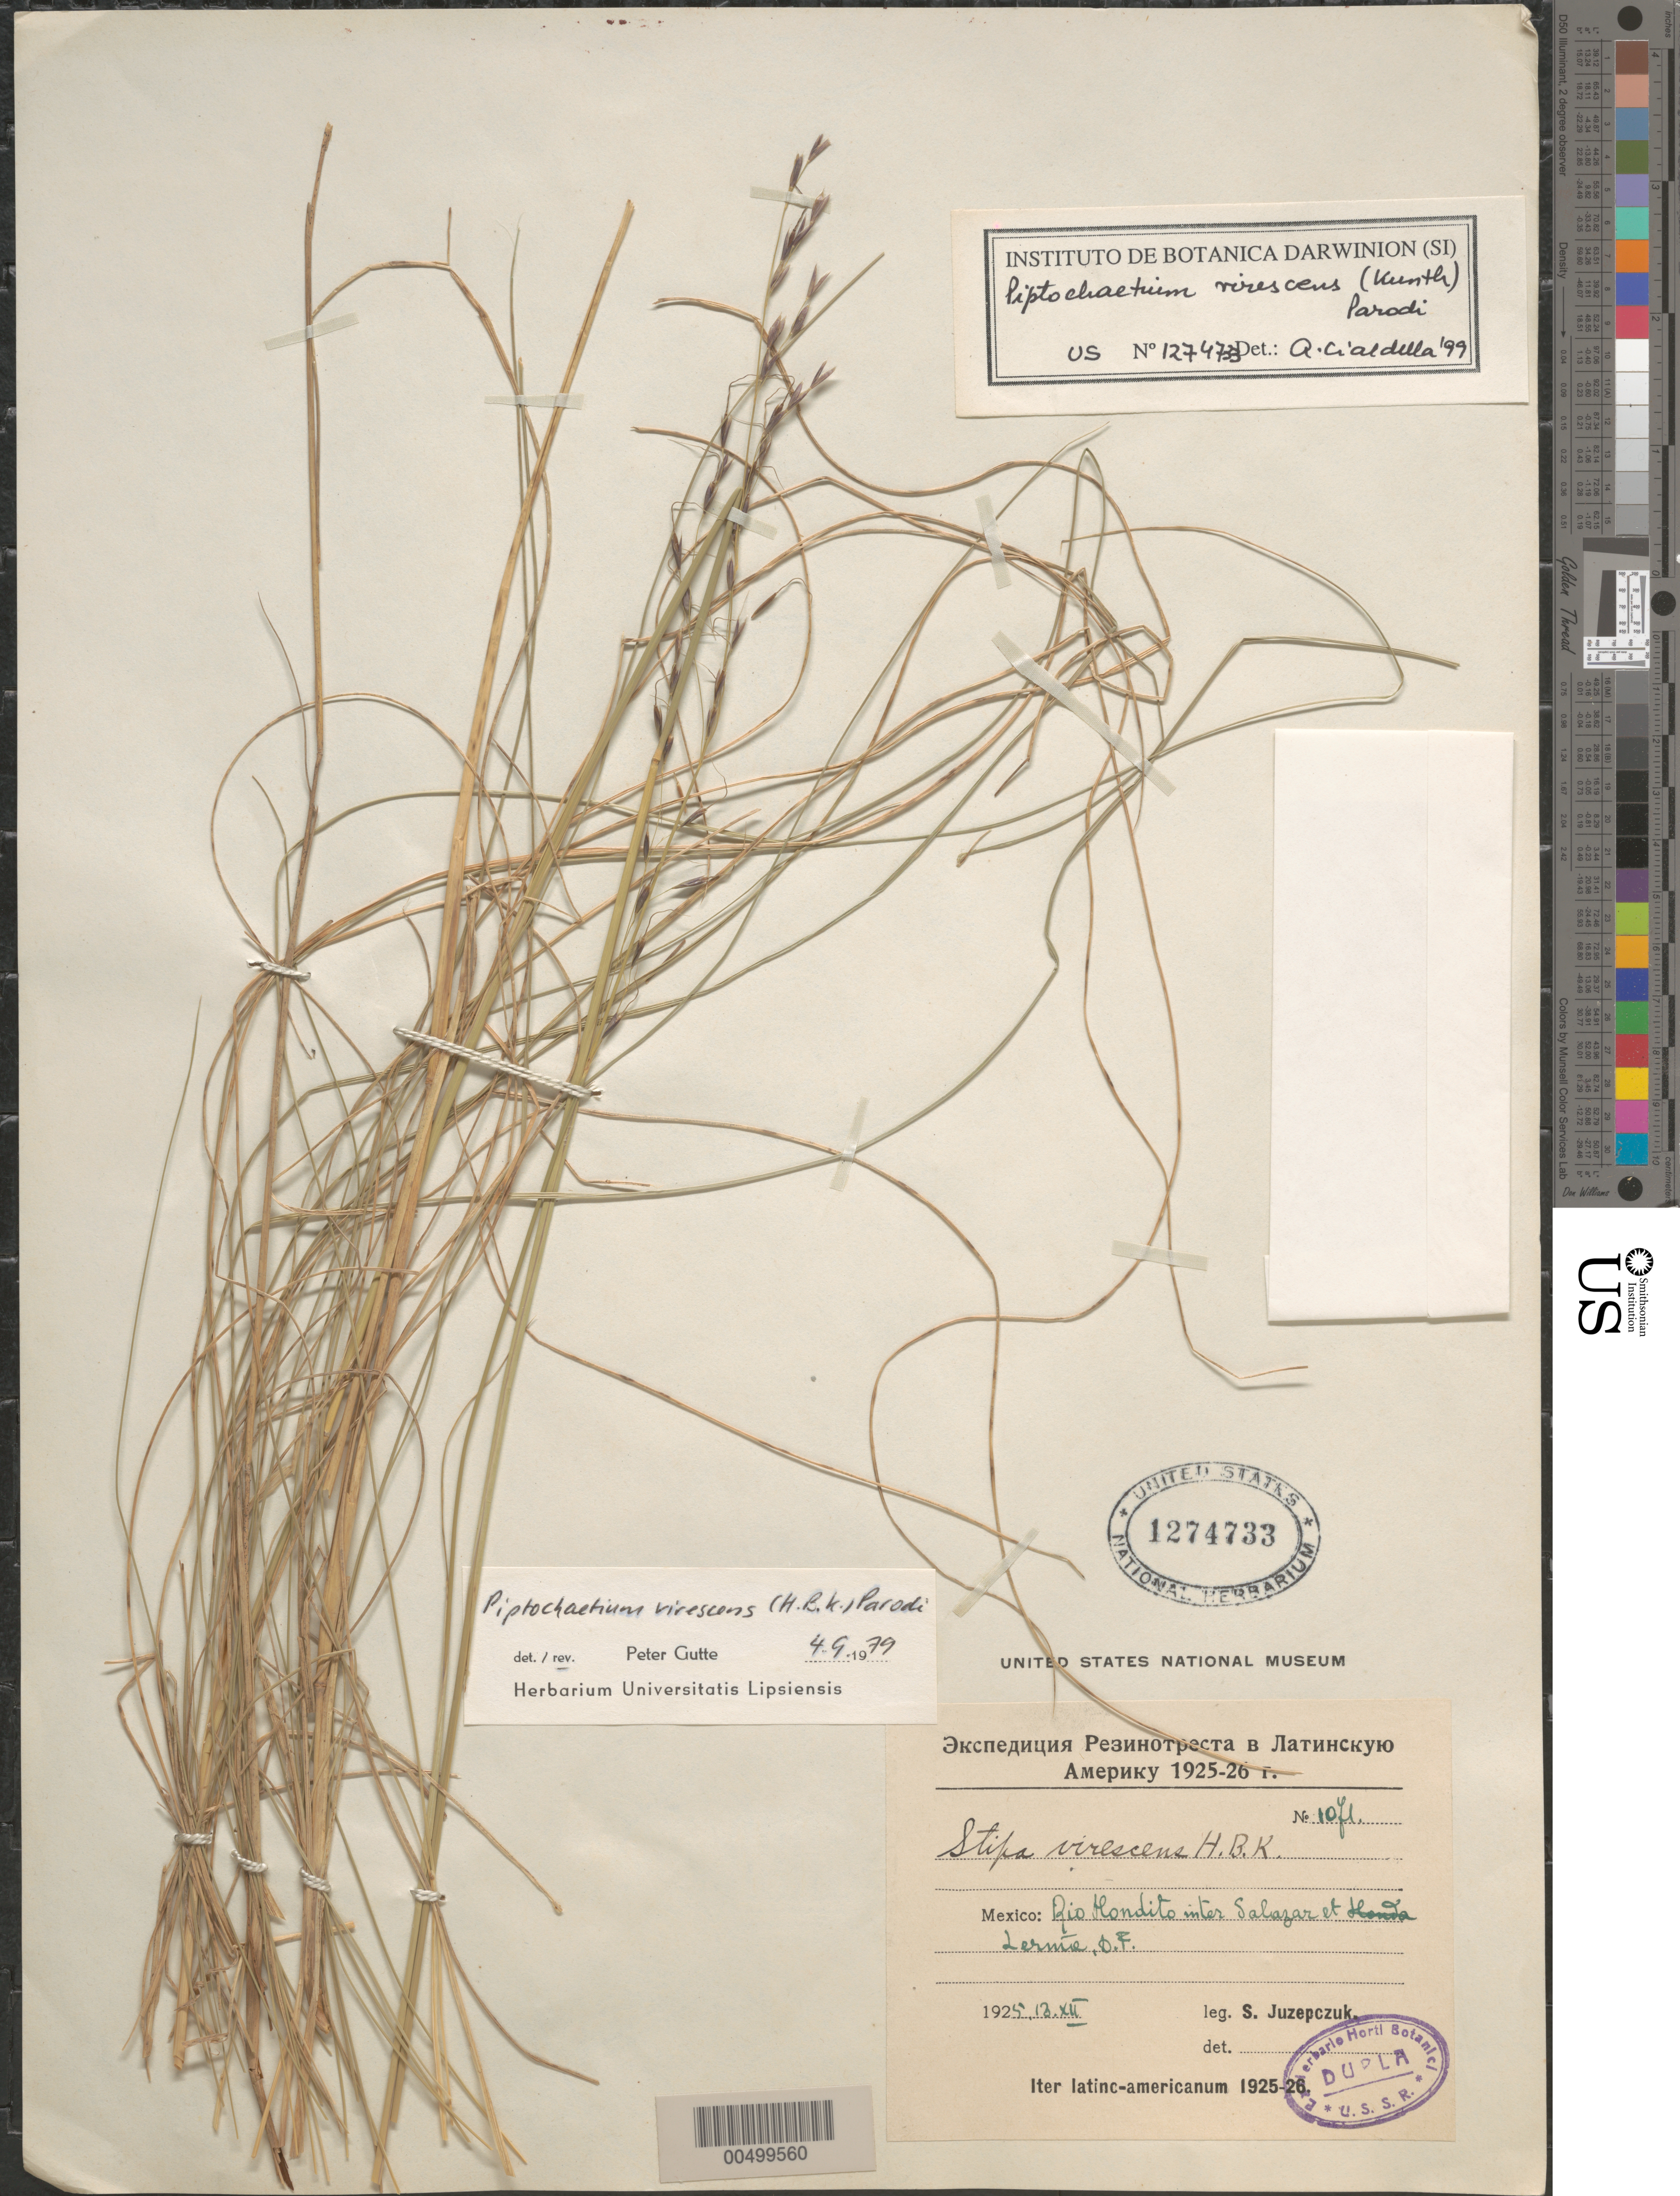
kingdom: Plantae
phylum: Tracheophyta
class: Liliopsida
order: Poales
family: Poaceae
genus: Piptochaetium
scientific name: Piptochaetium virescens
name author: (Kunth) Parodi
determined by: Gutte, P.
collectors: S. V. Juzepczuk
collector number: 1071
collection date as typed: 13 Dec 1925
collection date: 1925-12-13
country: Mexico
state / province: Distrito Federal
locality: Rio Hondito inter Salazar et Lerm‚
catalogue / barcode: US 1274733